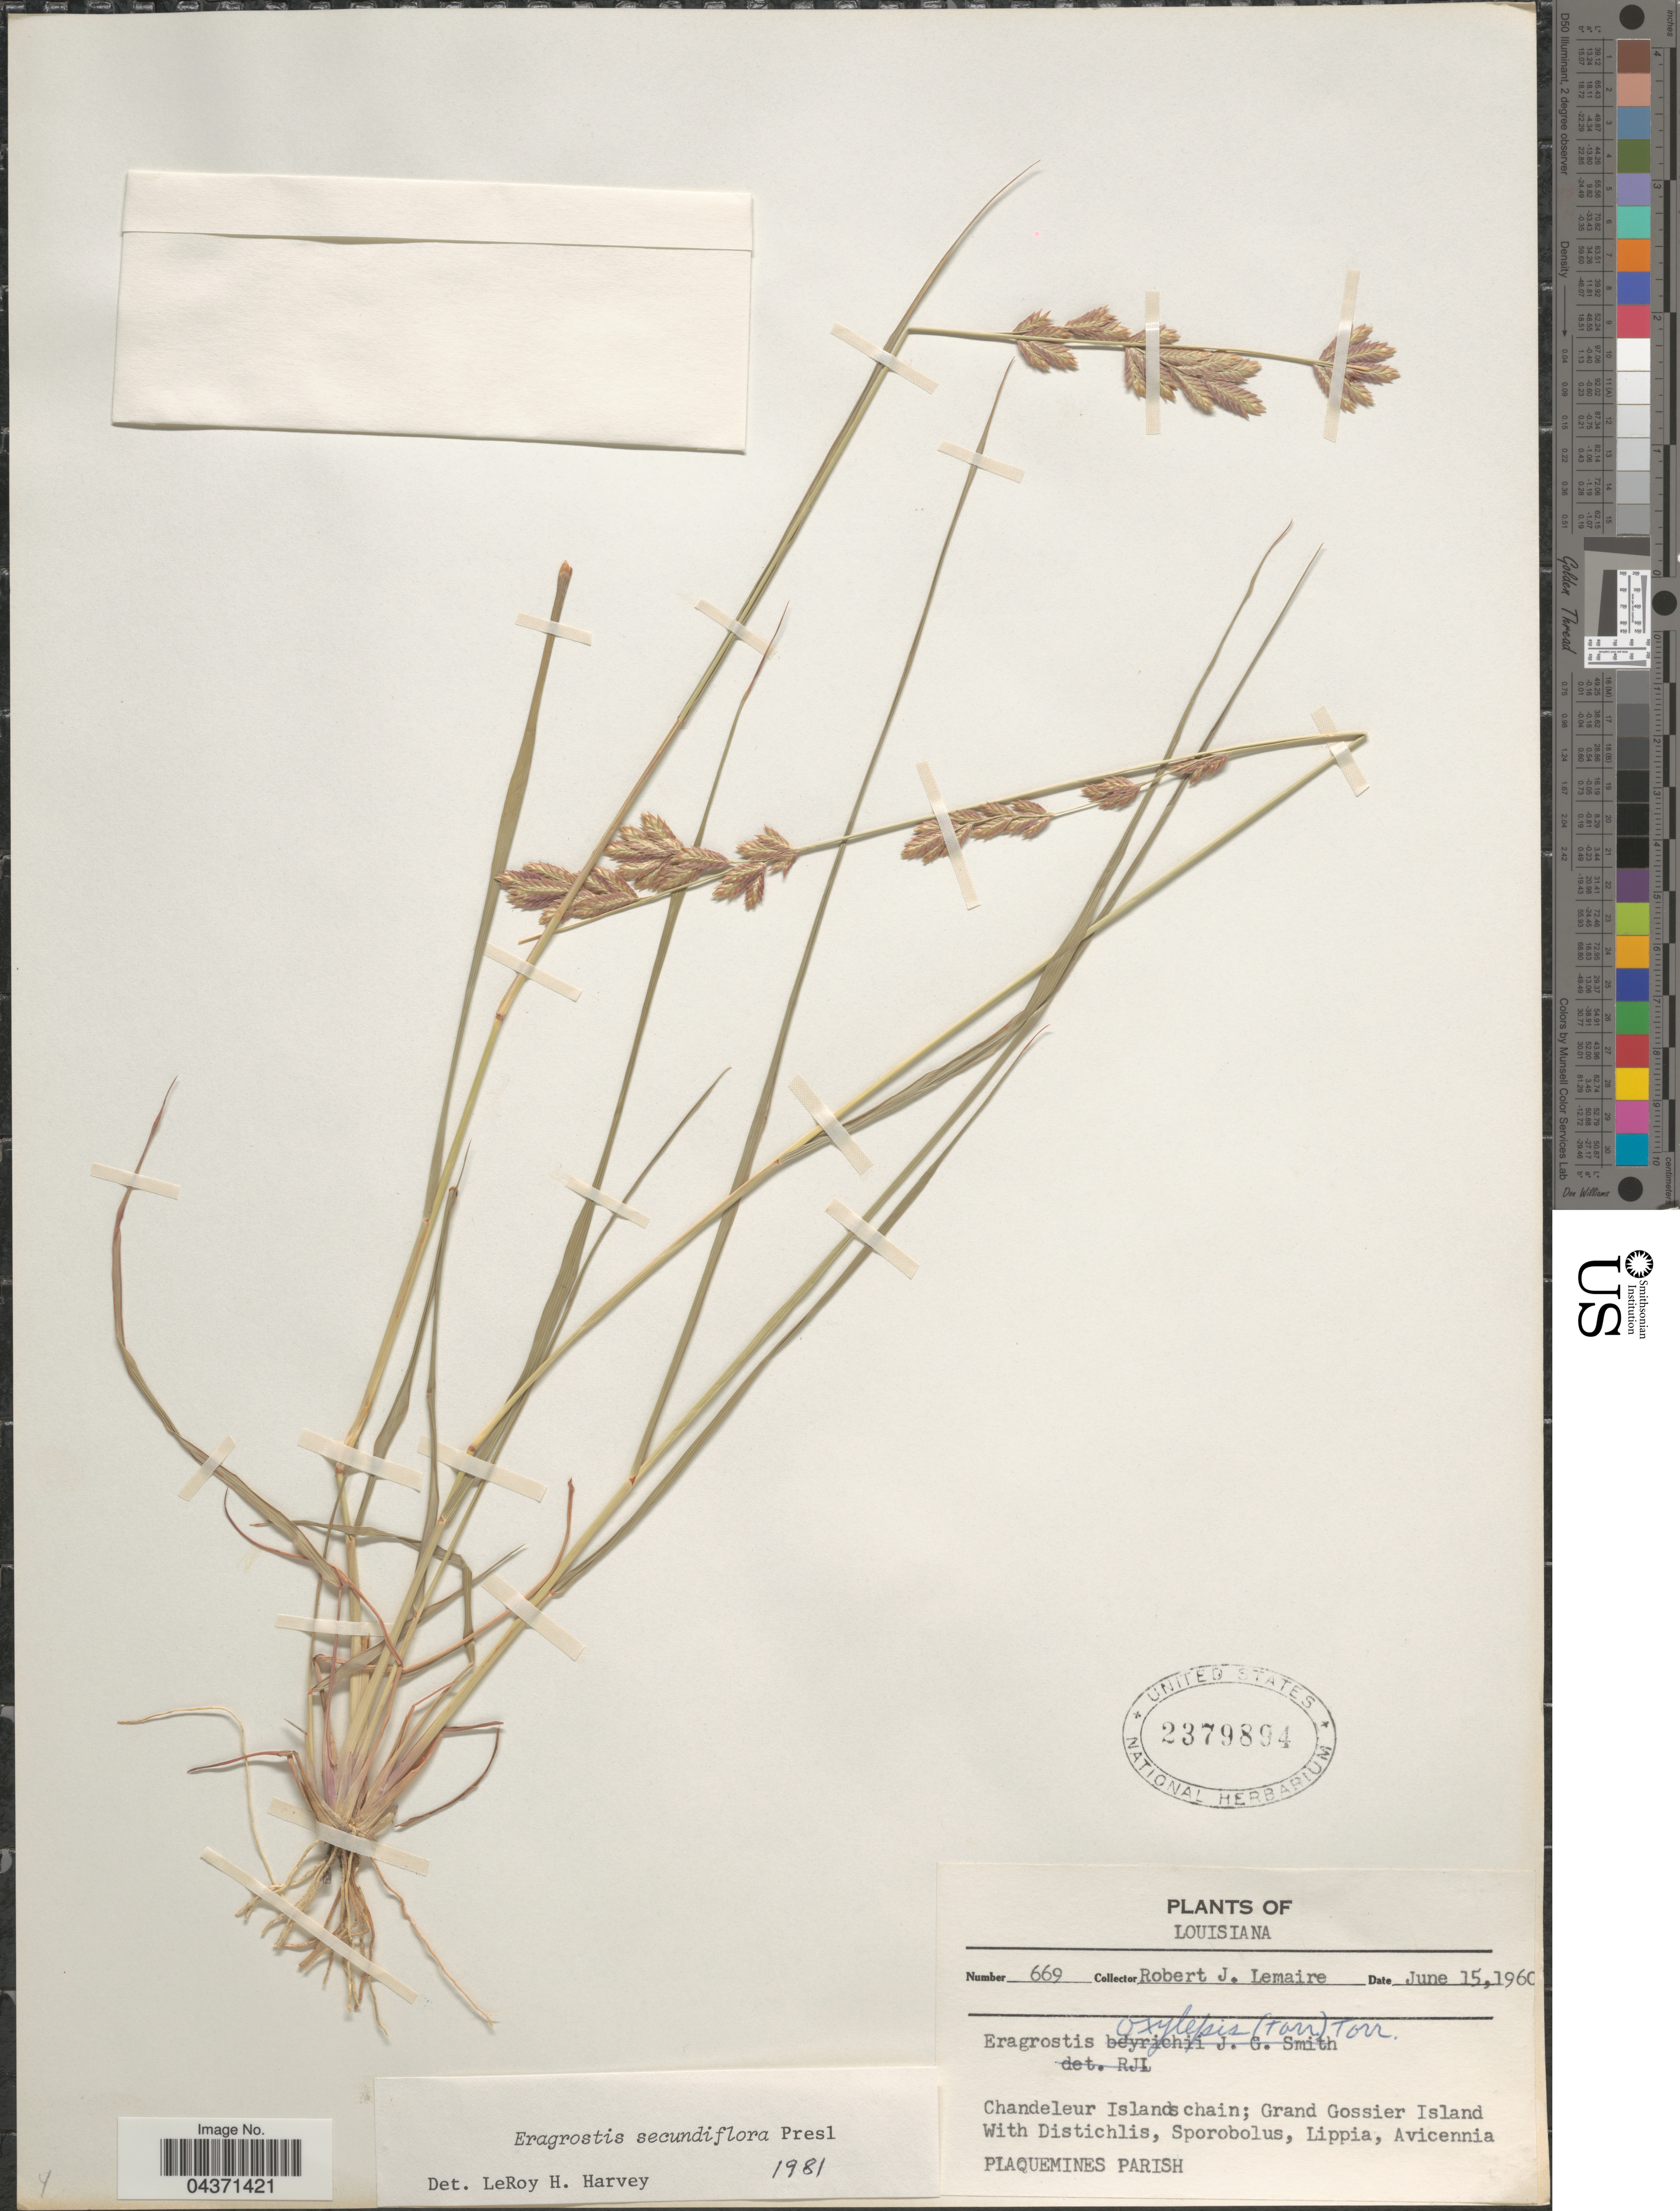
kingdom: Plantae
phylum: Tracheophyta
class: Liliopsida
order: Poales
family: Poaceae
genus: Eragrostis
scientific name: Eragrostis secundiflora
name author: J. Presl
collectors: R. J. Lemaire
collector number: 669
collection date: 1960-06-15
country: United States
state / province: Louisiana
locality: Chandeleur Islands chain; Grand Gossier Island.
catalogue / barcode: US 2379894